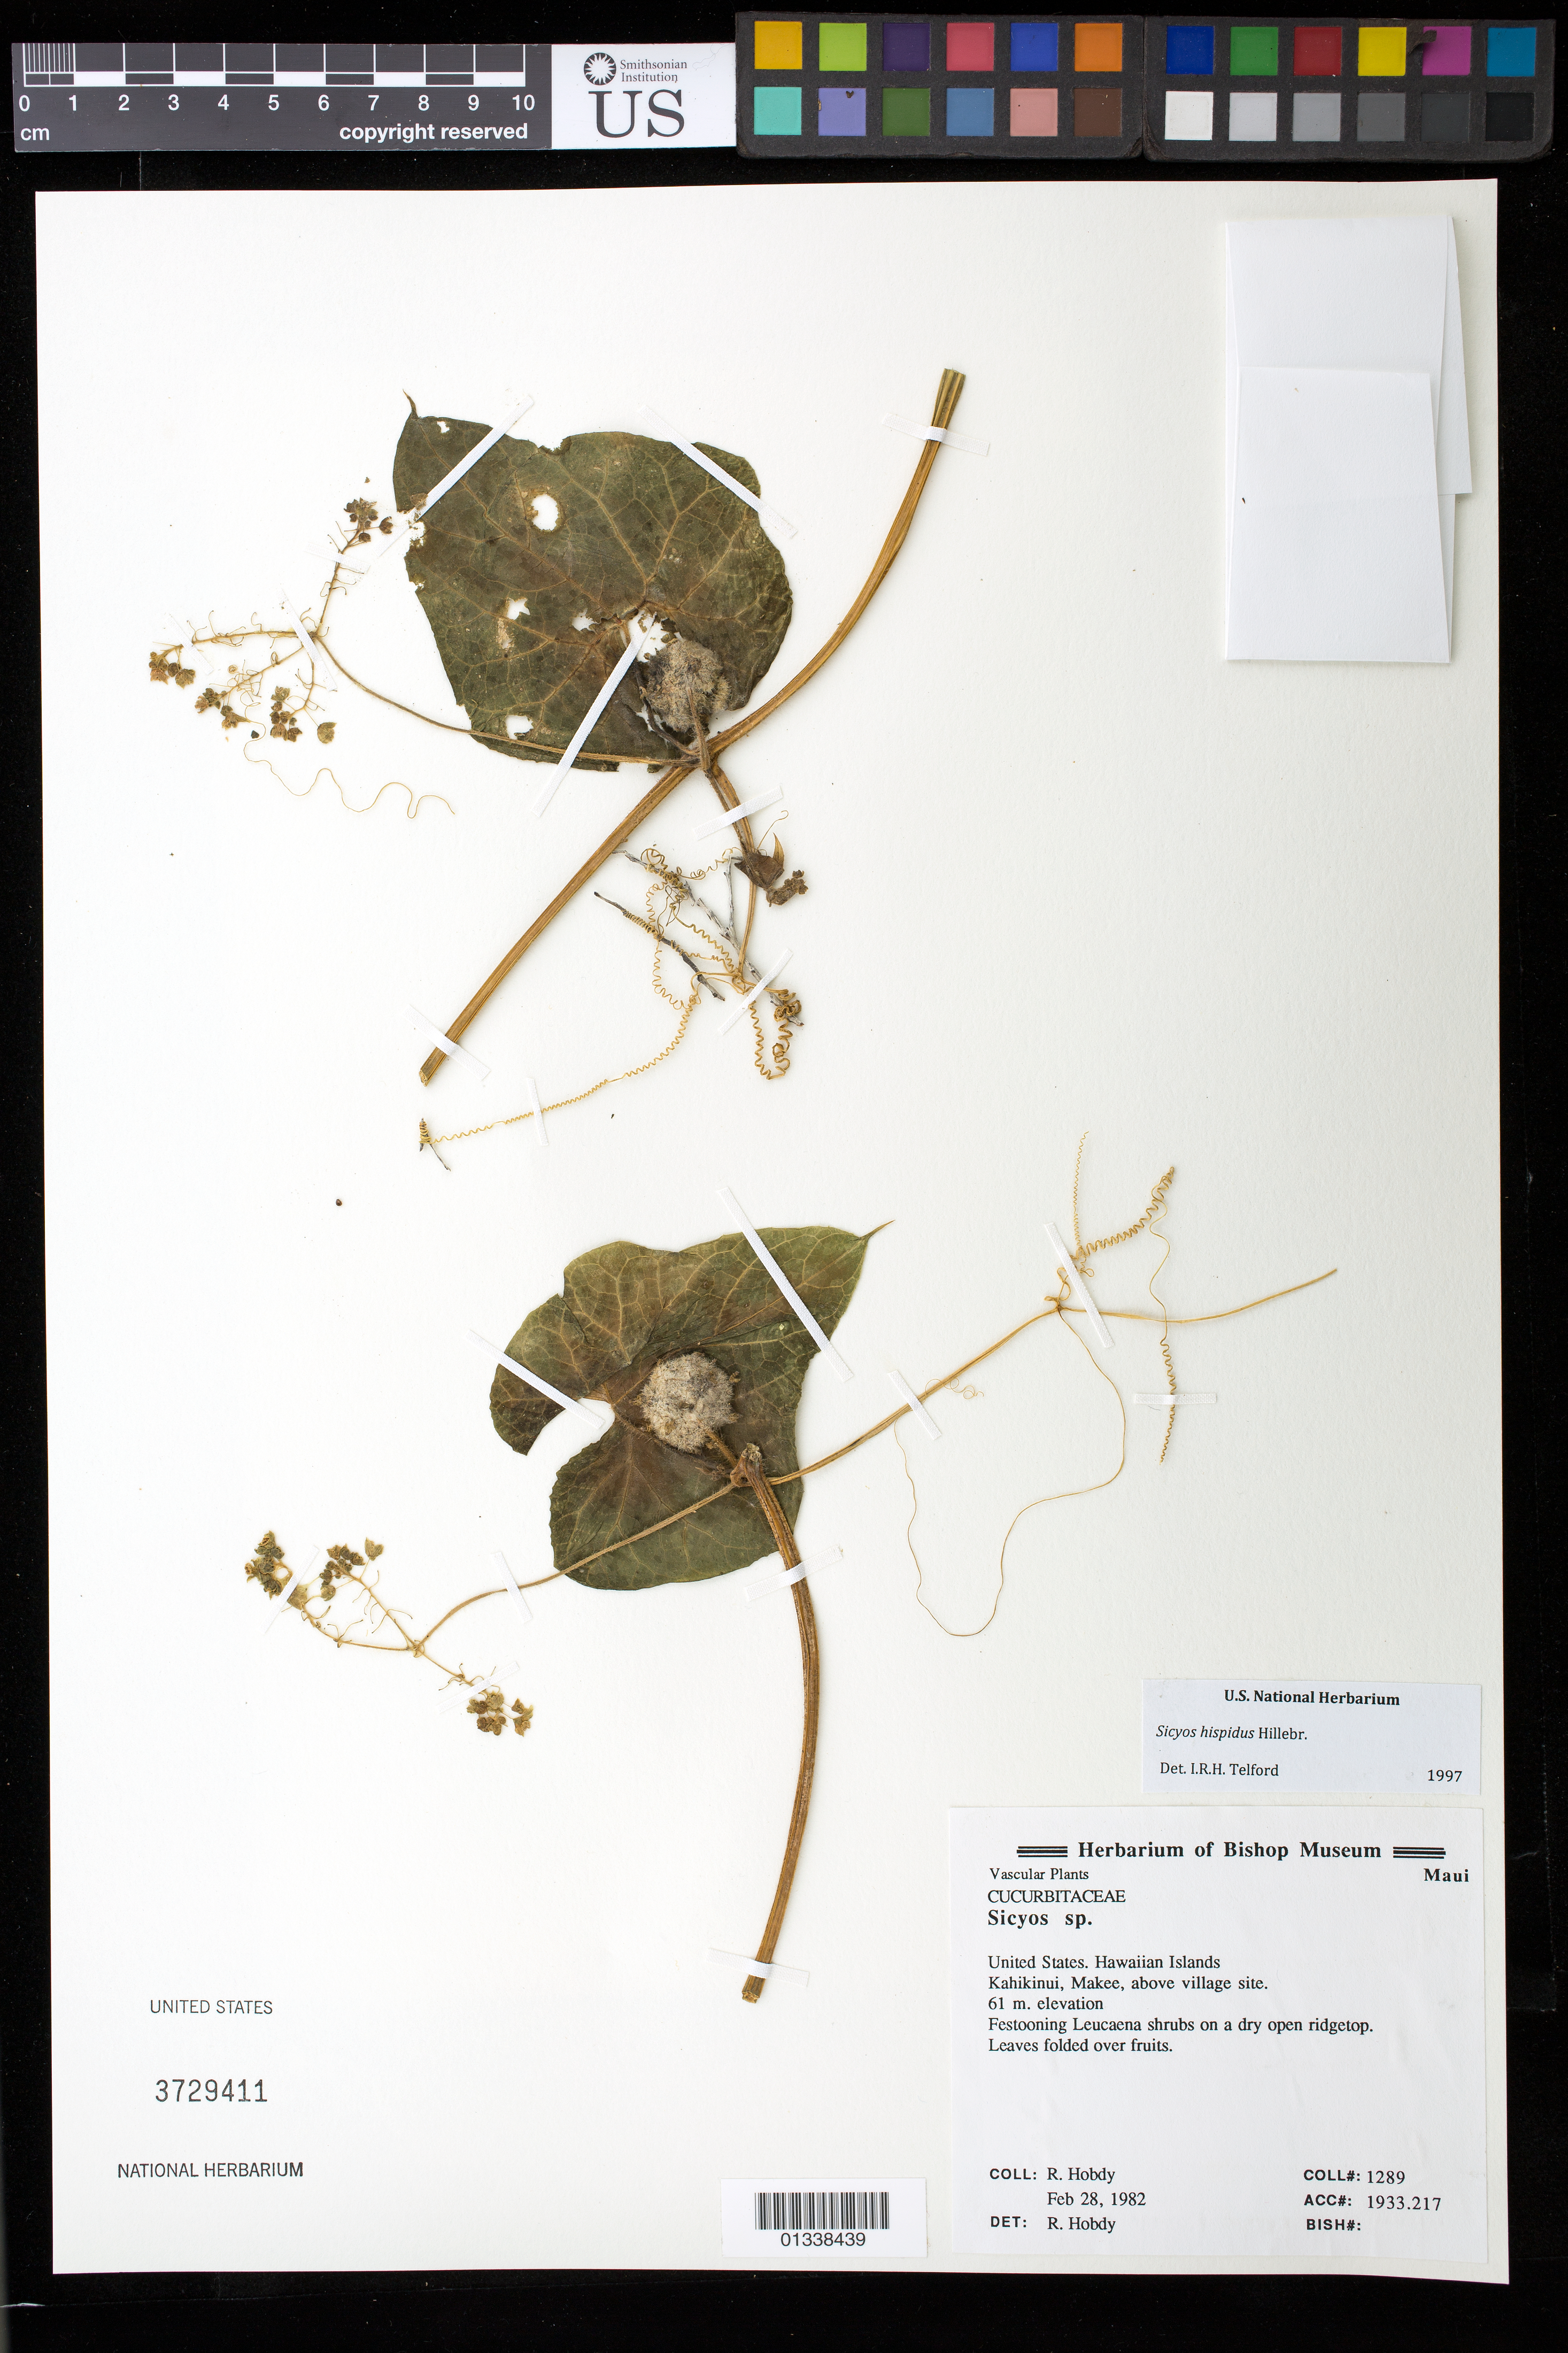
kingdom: Plantae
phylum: Tracheophyta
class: Magnoliopsida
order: Cucurbitales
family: Cucurbitaceae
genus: Sicyos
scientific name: Sicyos hispidus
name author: Hillebr.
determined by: Telford, I. R.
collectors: R. Hobdy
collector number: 1289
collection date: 1982-02-28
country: United States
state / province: Hawaii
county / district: Maui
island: Maui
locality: Kahikinui, Makee, above village site.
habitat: Festooning Leucaena shrubs on a dry open ridgetop.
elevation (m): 61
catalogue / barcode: US 3729411